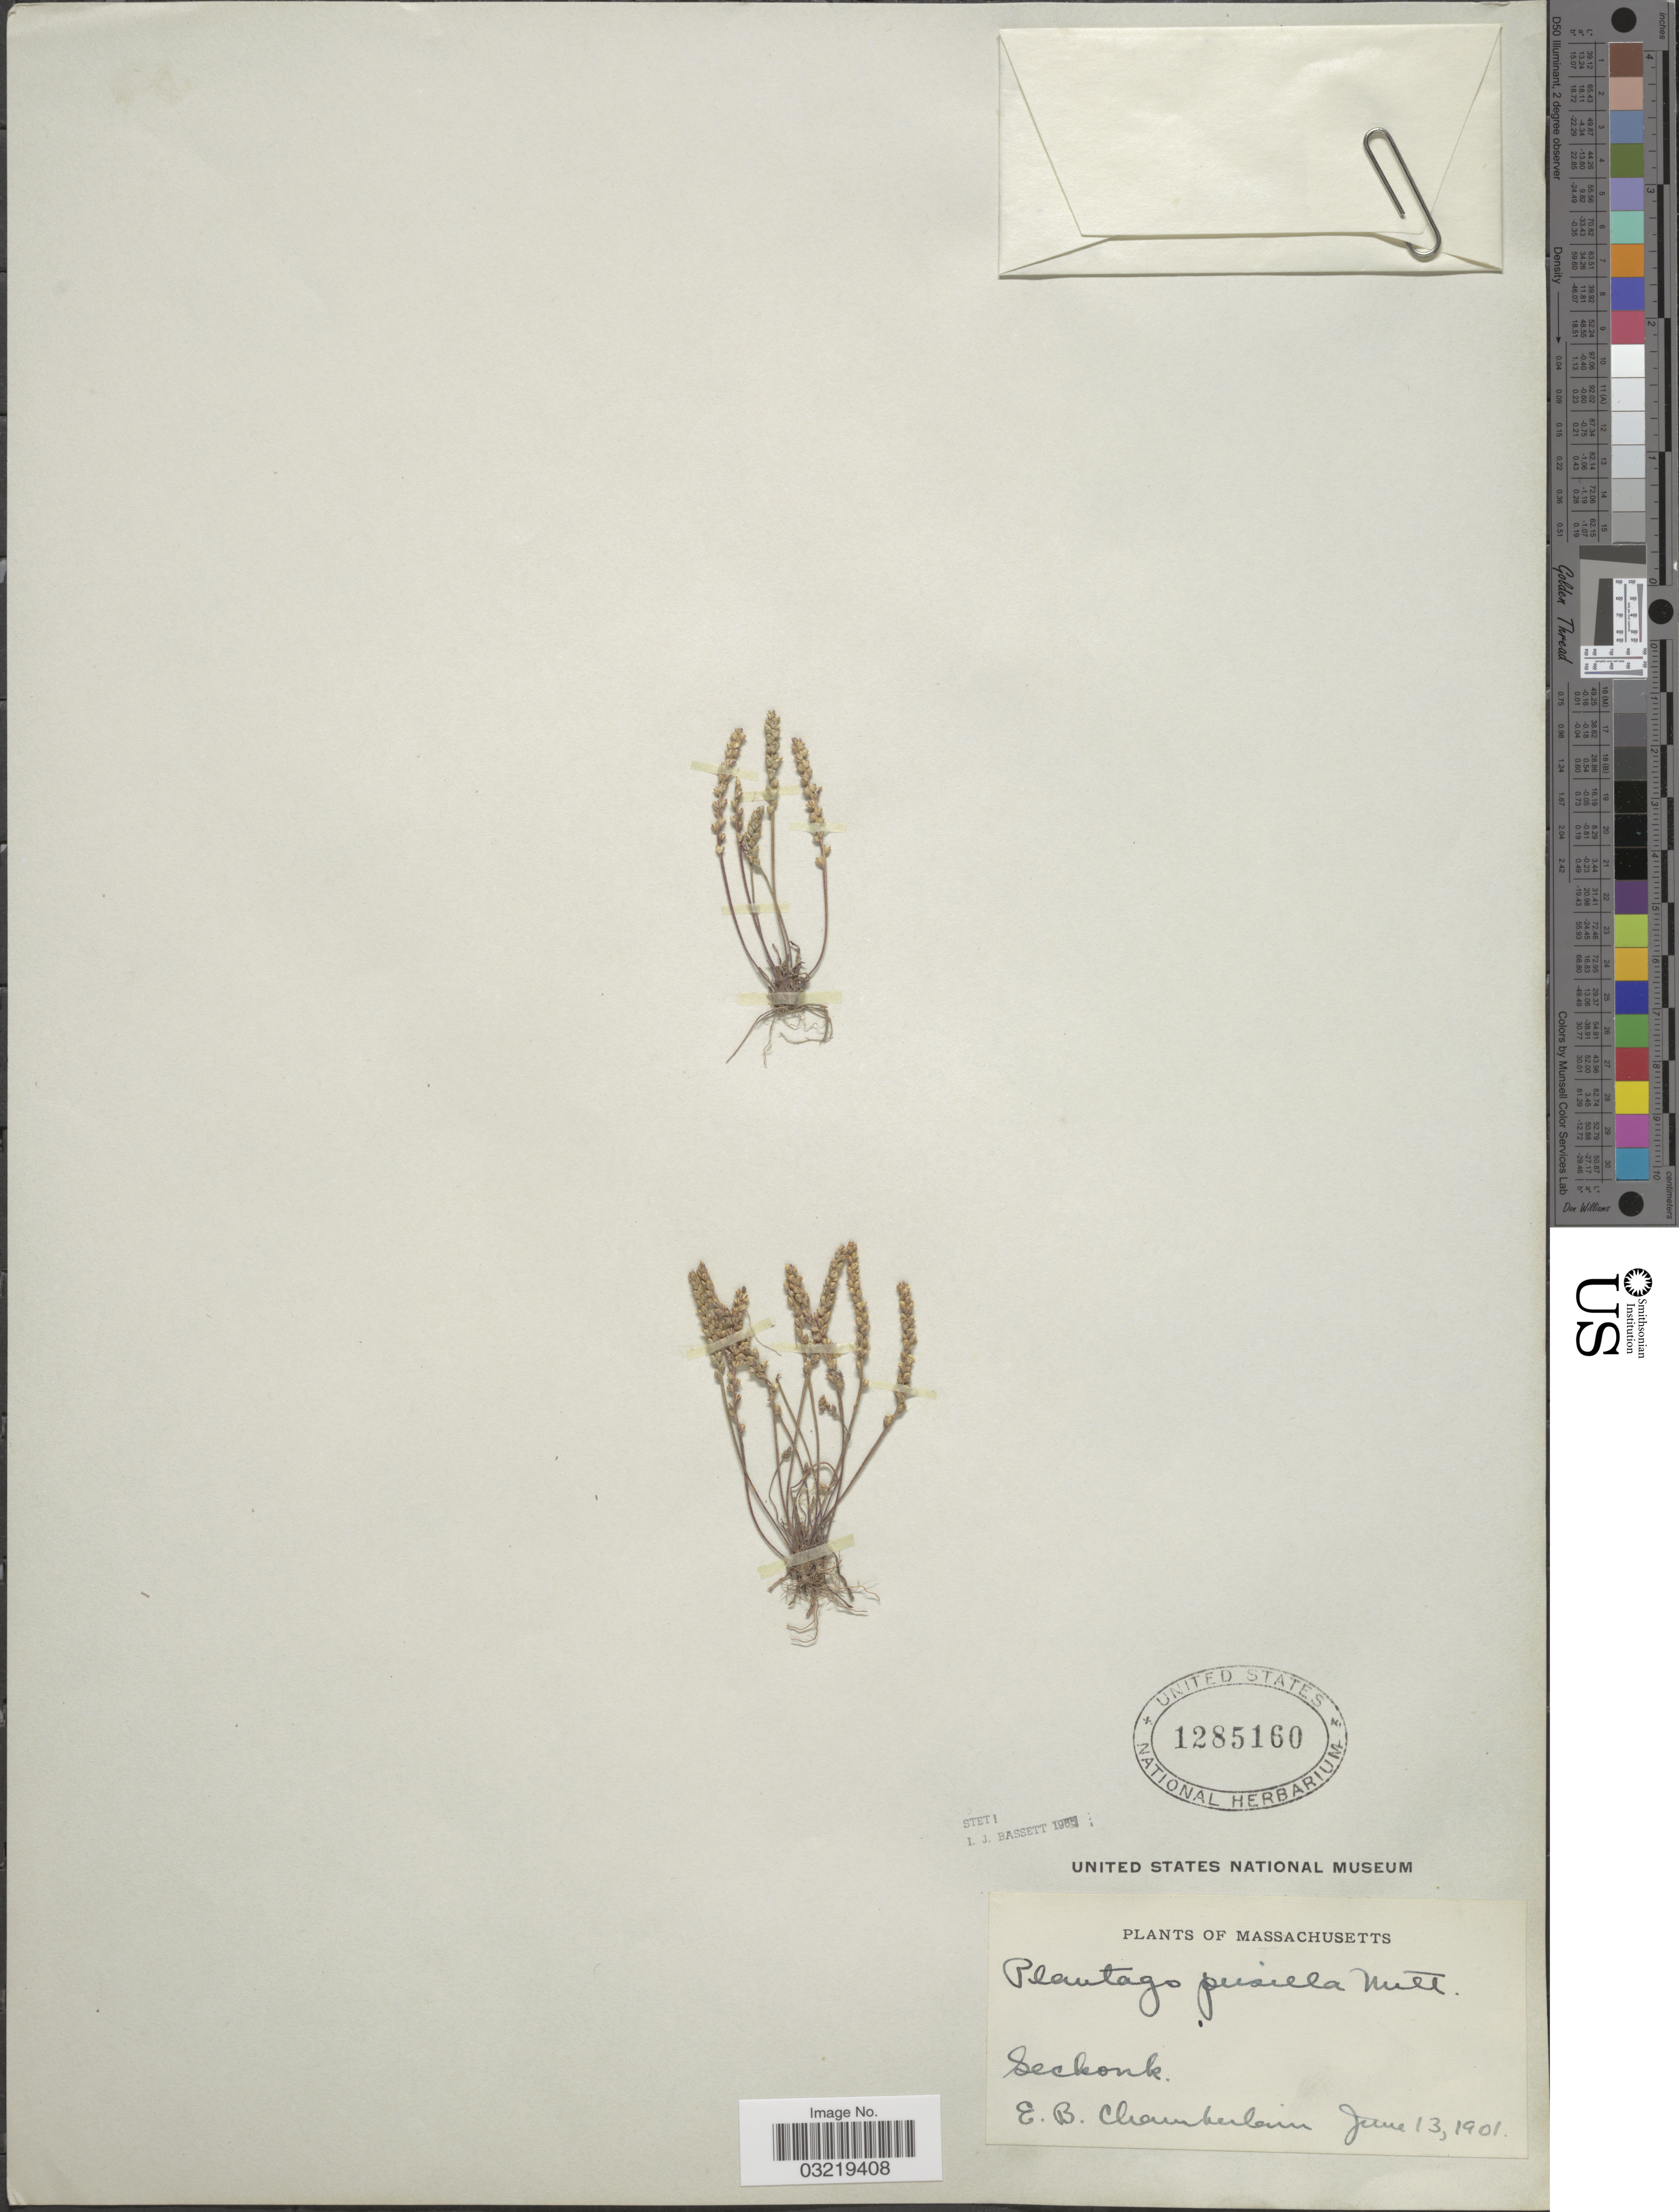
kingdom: Plantae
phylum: Tracheophyta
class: Magnoliopsida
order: Lamiales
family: Plantaginaceae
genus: Plantago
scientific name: Plantago pusilla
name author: Nutt.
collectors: E. Chamberlain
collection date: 1901-06-13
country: United States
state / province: Massachusetts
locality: Seekonk.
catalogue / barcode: US 1285160